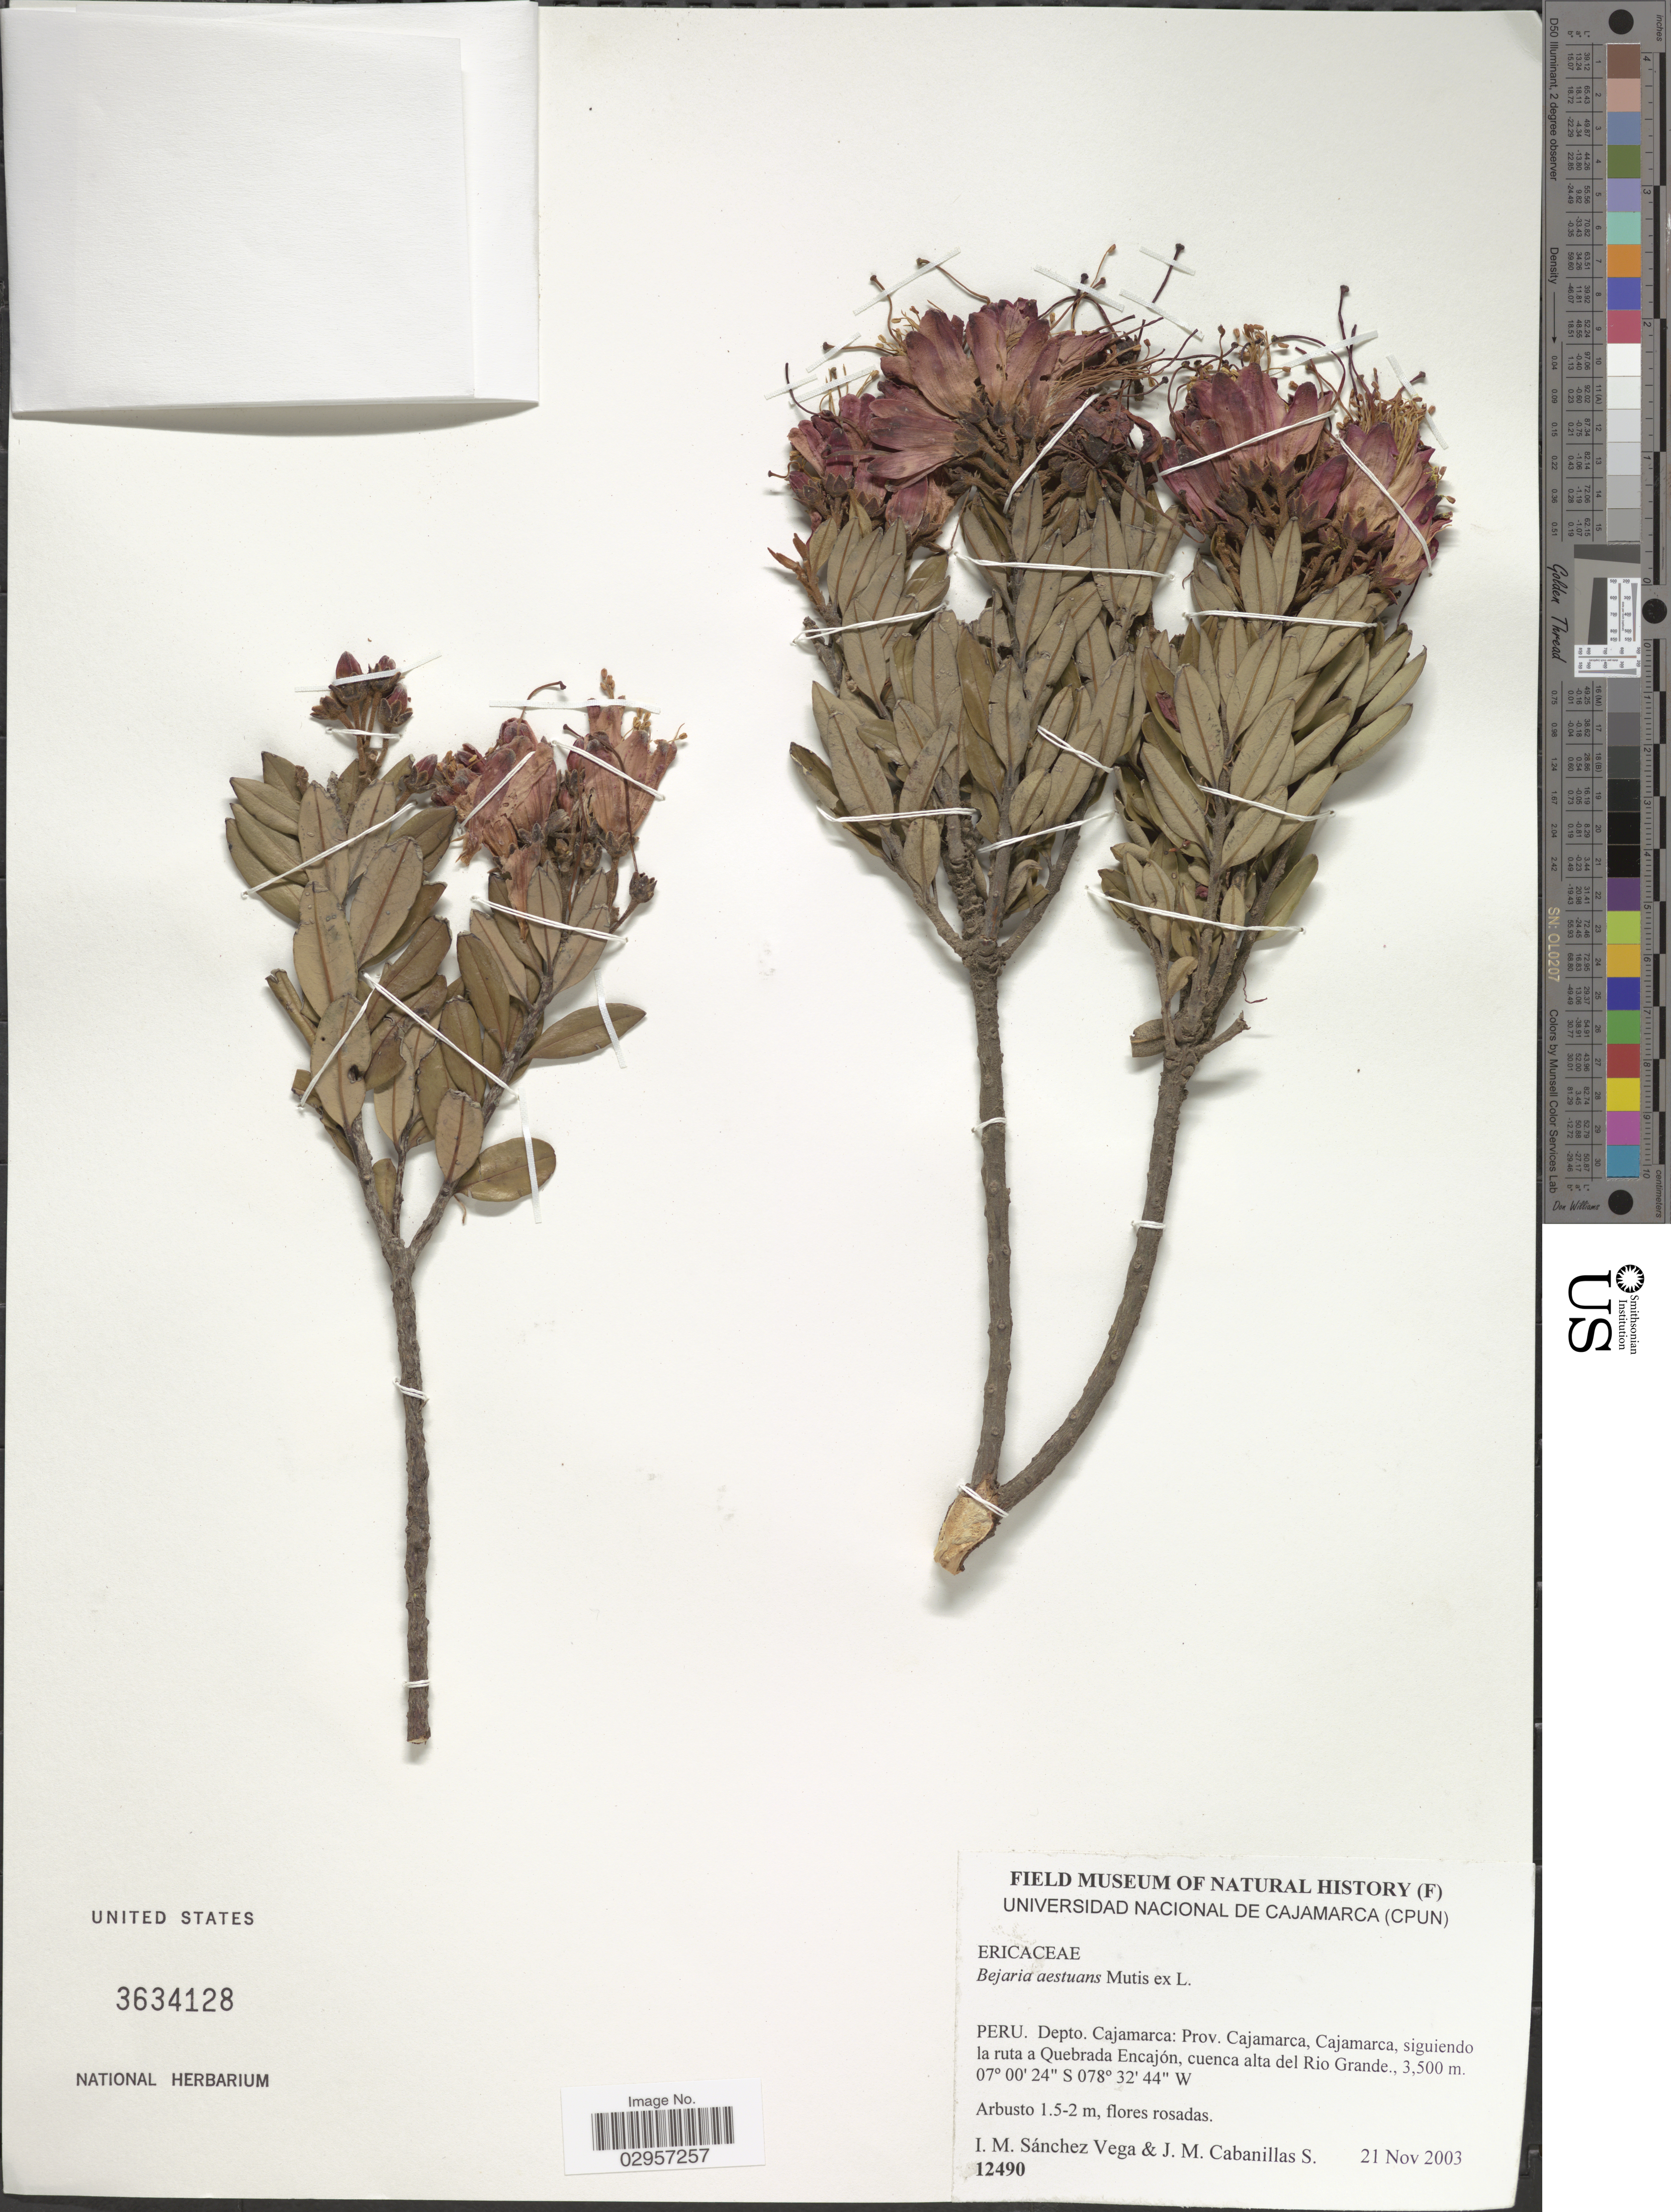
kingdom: Plantae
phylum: Tracheophyta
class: Magnoliopsida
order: Ericales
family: Ericaceae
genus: Befaria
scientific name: Befaria aestuans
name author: Mutis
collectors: I. M. Sánchez Vega & J. Cabanillas S.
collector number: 12490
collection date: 2003-11-21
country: Peru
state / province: Cajamarca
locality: Depto. Cajamarca: Prov. Cajamarca, Cajamarca, siguiendo la ruta a Quebrada Encajón, cuenca alta del Rio Grande.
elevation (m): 3500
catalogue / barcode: US 3634128